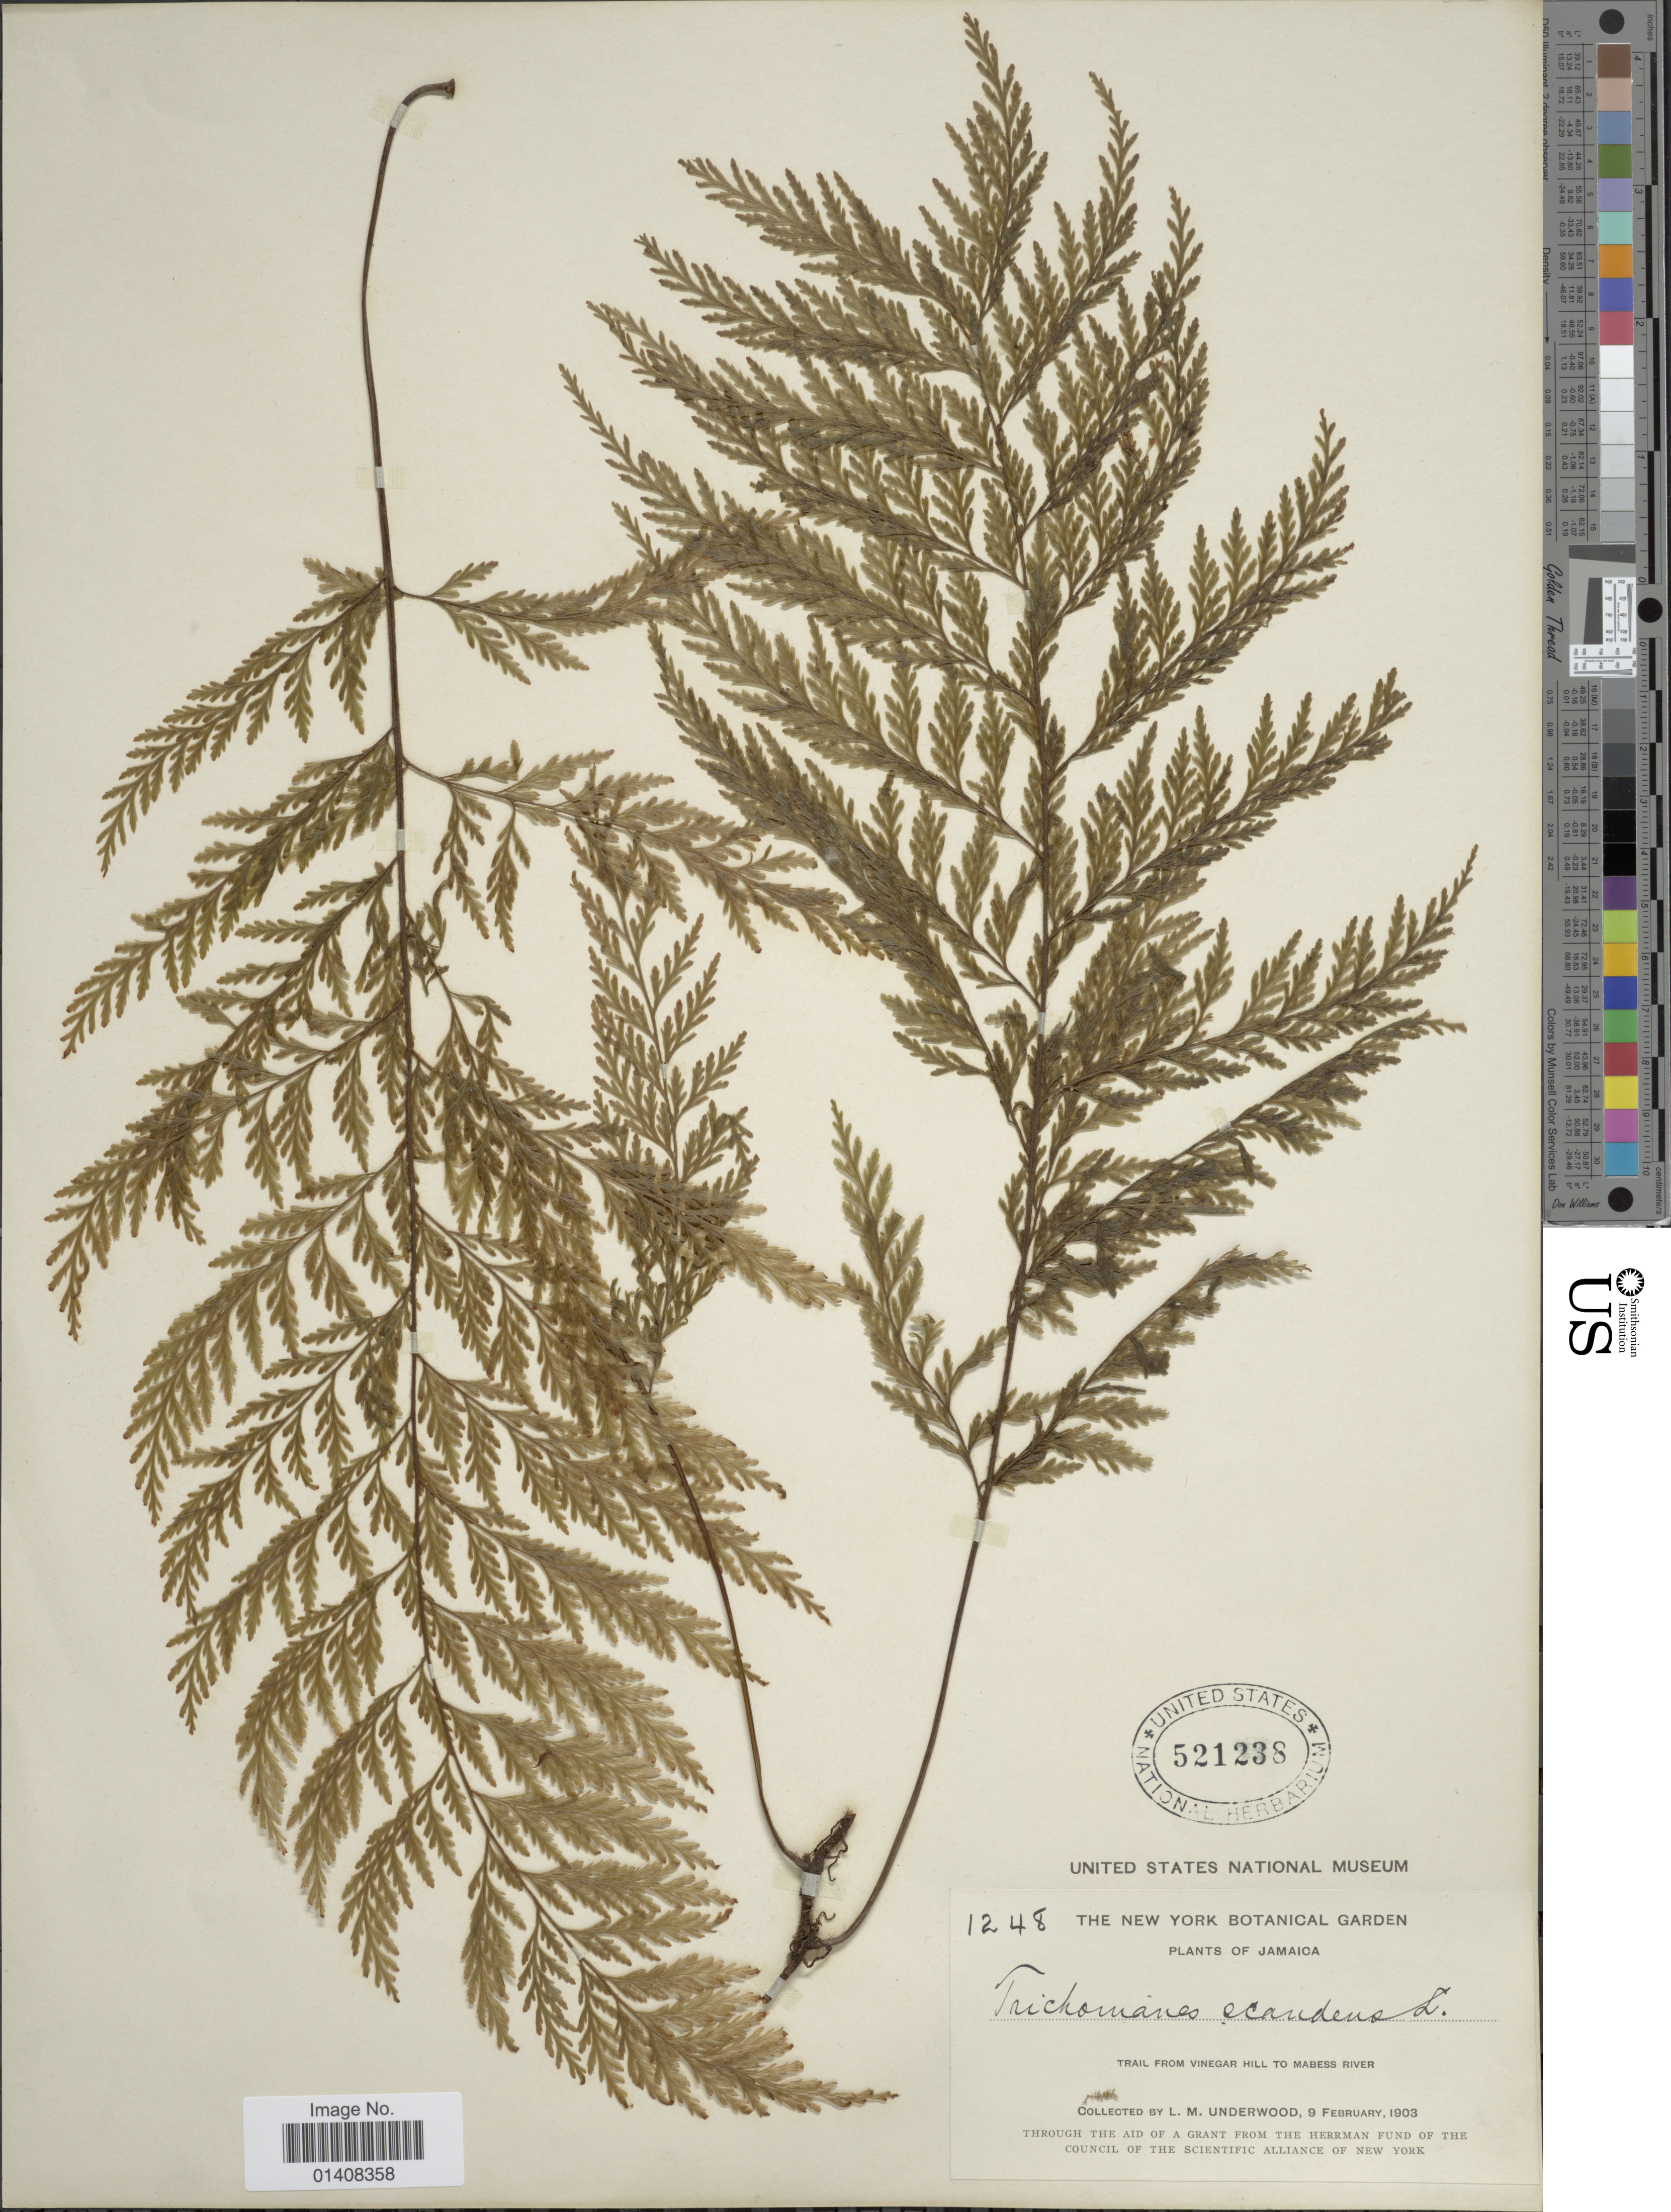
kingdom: Plantae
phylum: Tracheophyta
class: Polypodiopsida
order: Hymenophyllales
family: Hymenophyllaceae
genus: Trichomanes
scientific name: Trichomanes scandens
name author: L.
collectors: L. M. Underwood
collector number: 1248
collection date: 1903-02-09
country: Jamaica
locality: Trail from vinegar hill to Mabess river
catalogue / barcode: US 521238